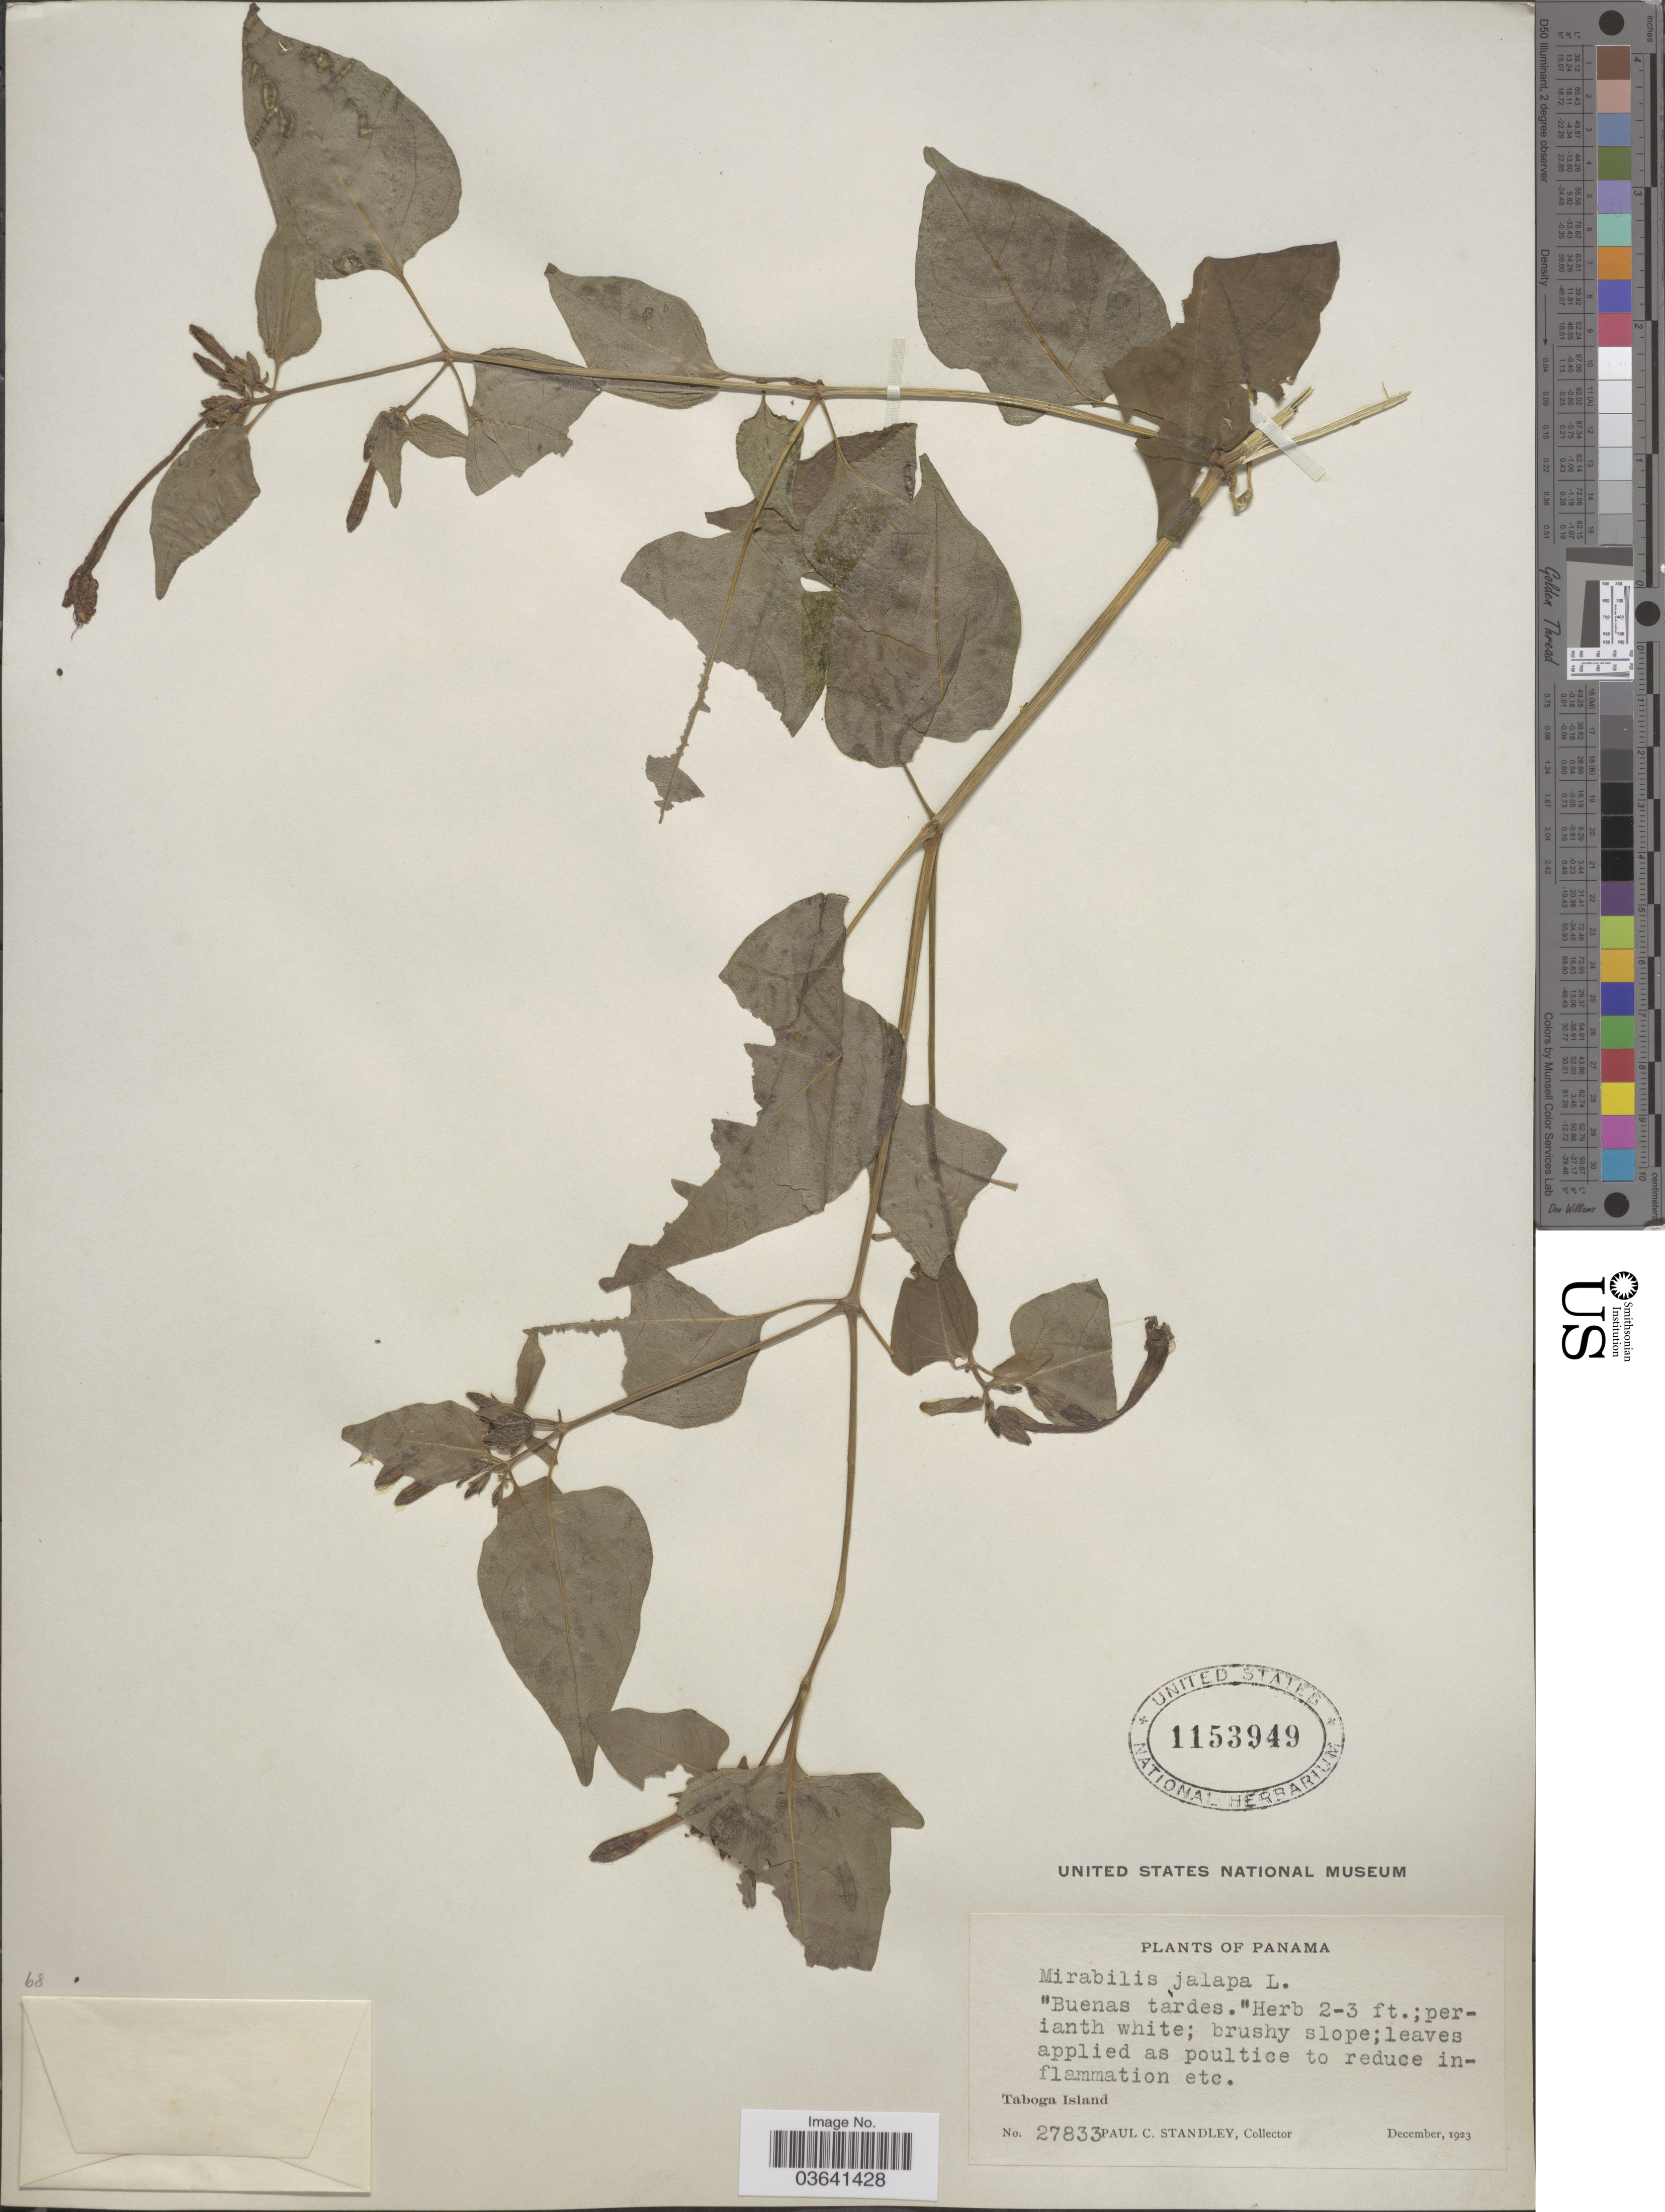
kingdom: Plantae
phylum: Tracheophyta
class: Magnoliopsida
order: Caryophyllales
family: Nyctaginaceae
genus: Mirabilis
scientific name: Mirabilis jalapa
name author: L.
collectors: P. C. Standley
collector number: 27833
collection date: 1923-12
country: Panama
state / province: Panamá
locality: Taboga Island.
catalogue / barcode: US 1153949